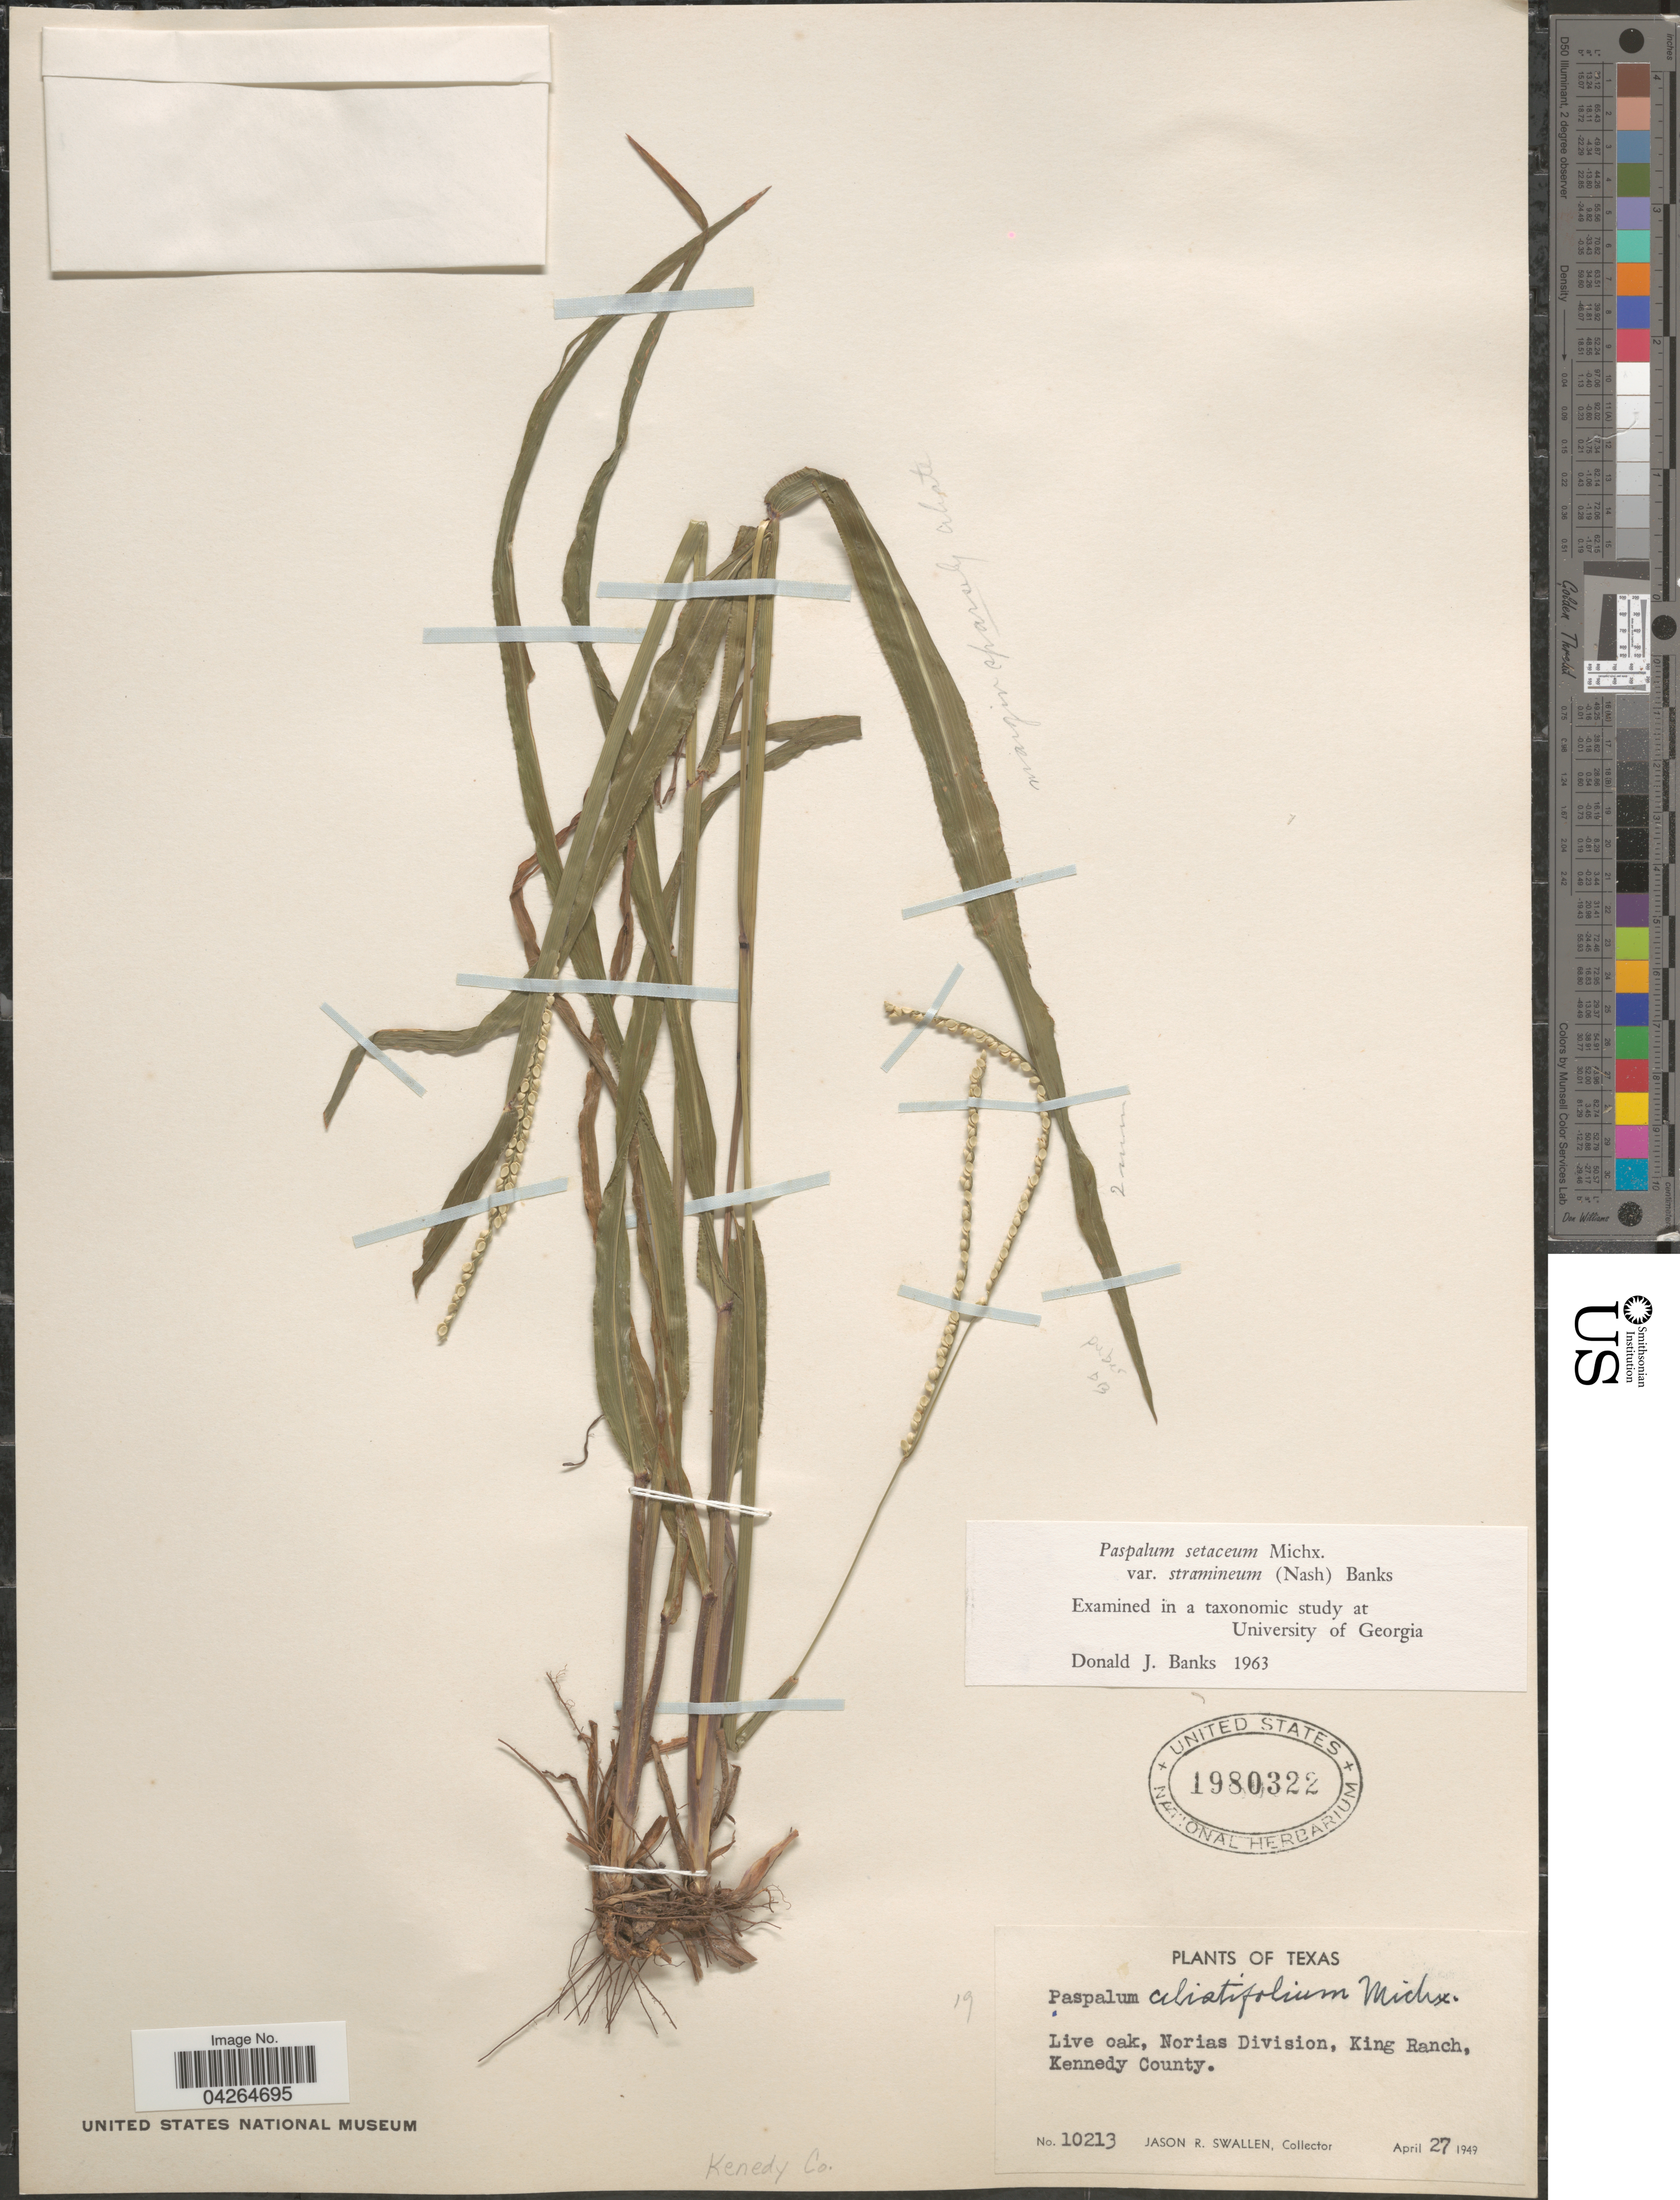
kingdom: Plantae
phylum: Tracheophyta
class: Liliopsida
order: Poales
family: Poaceae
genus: Paspalum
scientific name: Paspalum setaceum var. stramineum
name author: (Nash) D.J. Banks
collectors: J. R. Swallen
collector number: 10213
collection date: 1949-04-27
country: United States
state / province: Texas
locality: Live oak, Norias Division, King Ranch, Kennedy County. Kenedy Co.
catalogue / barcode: US 1980322